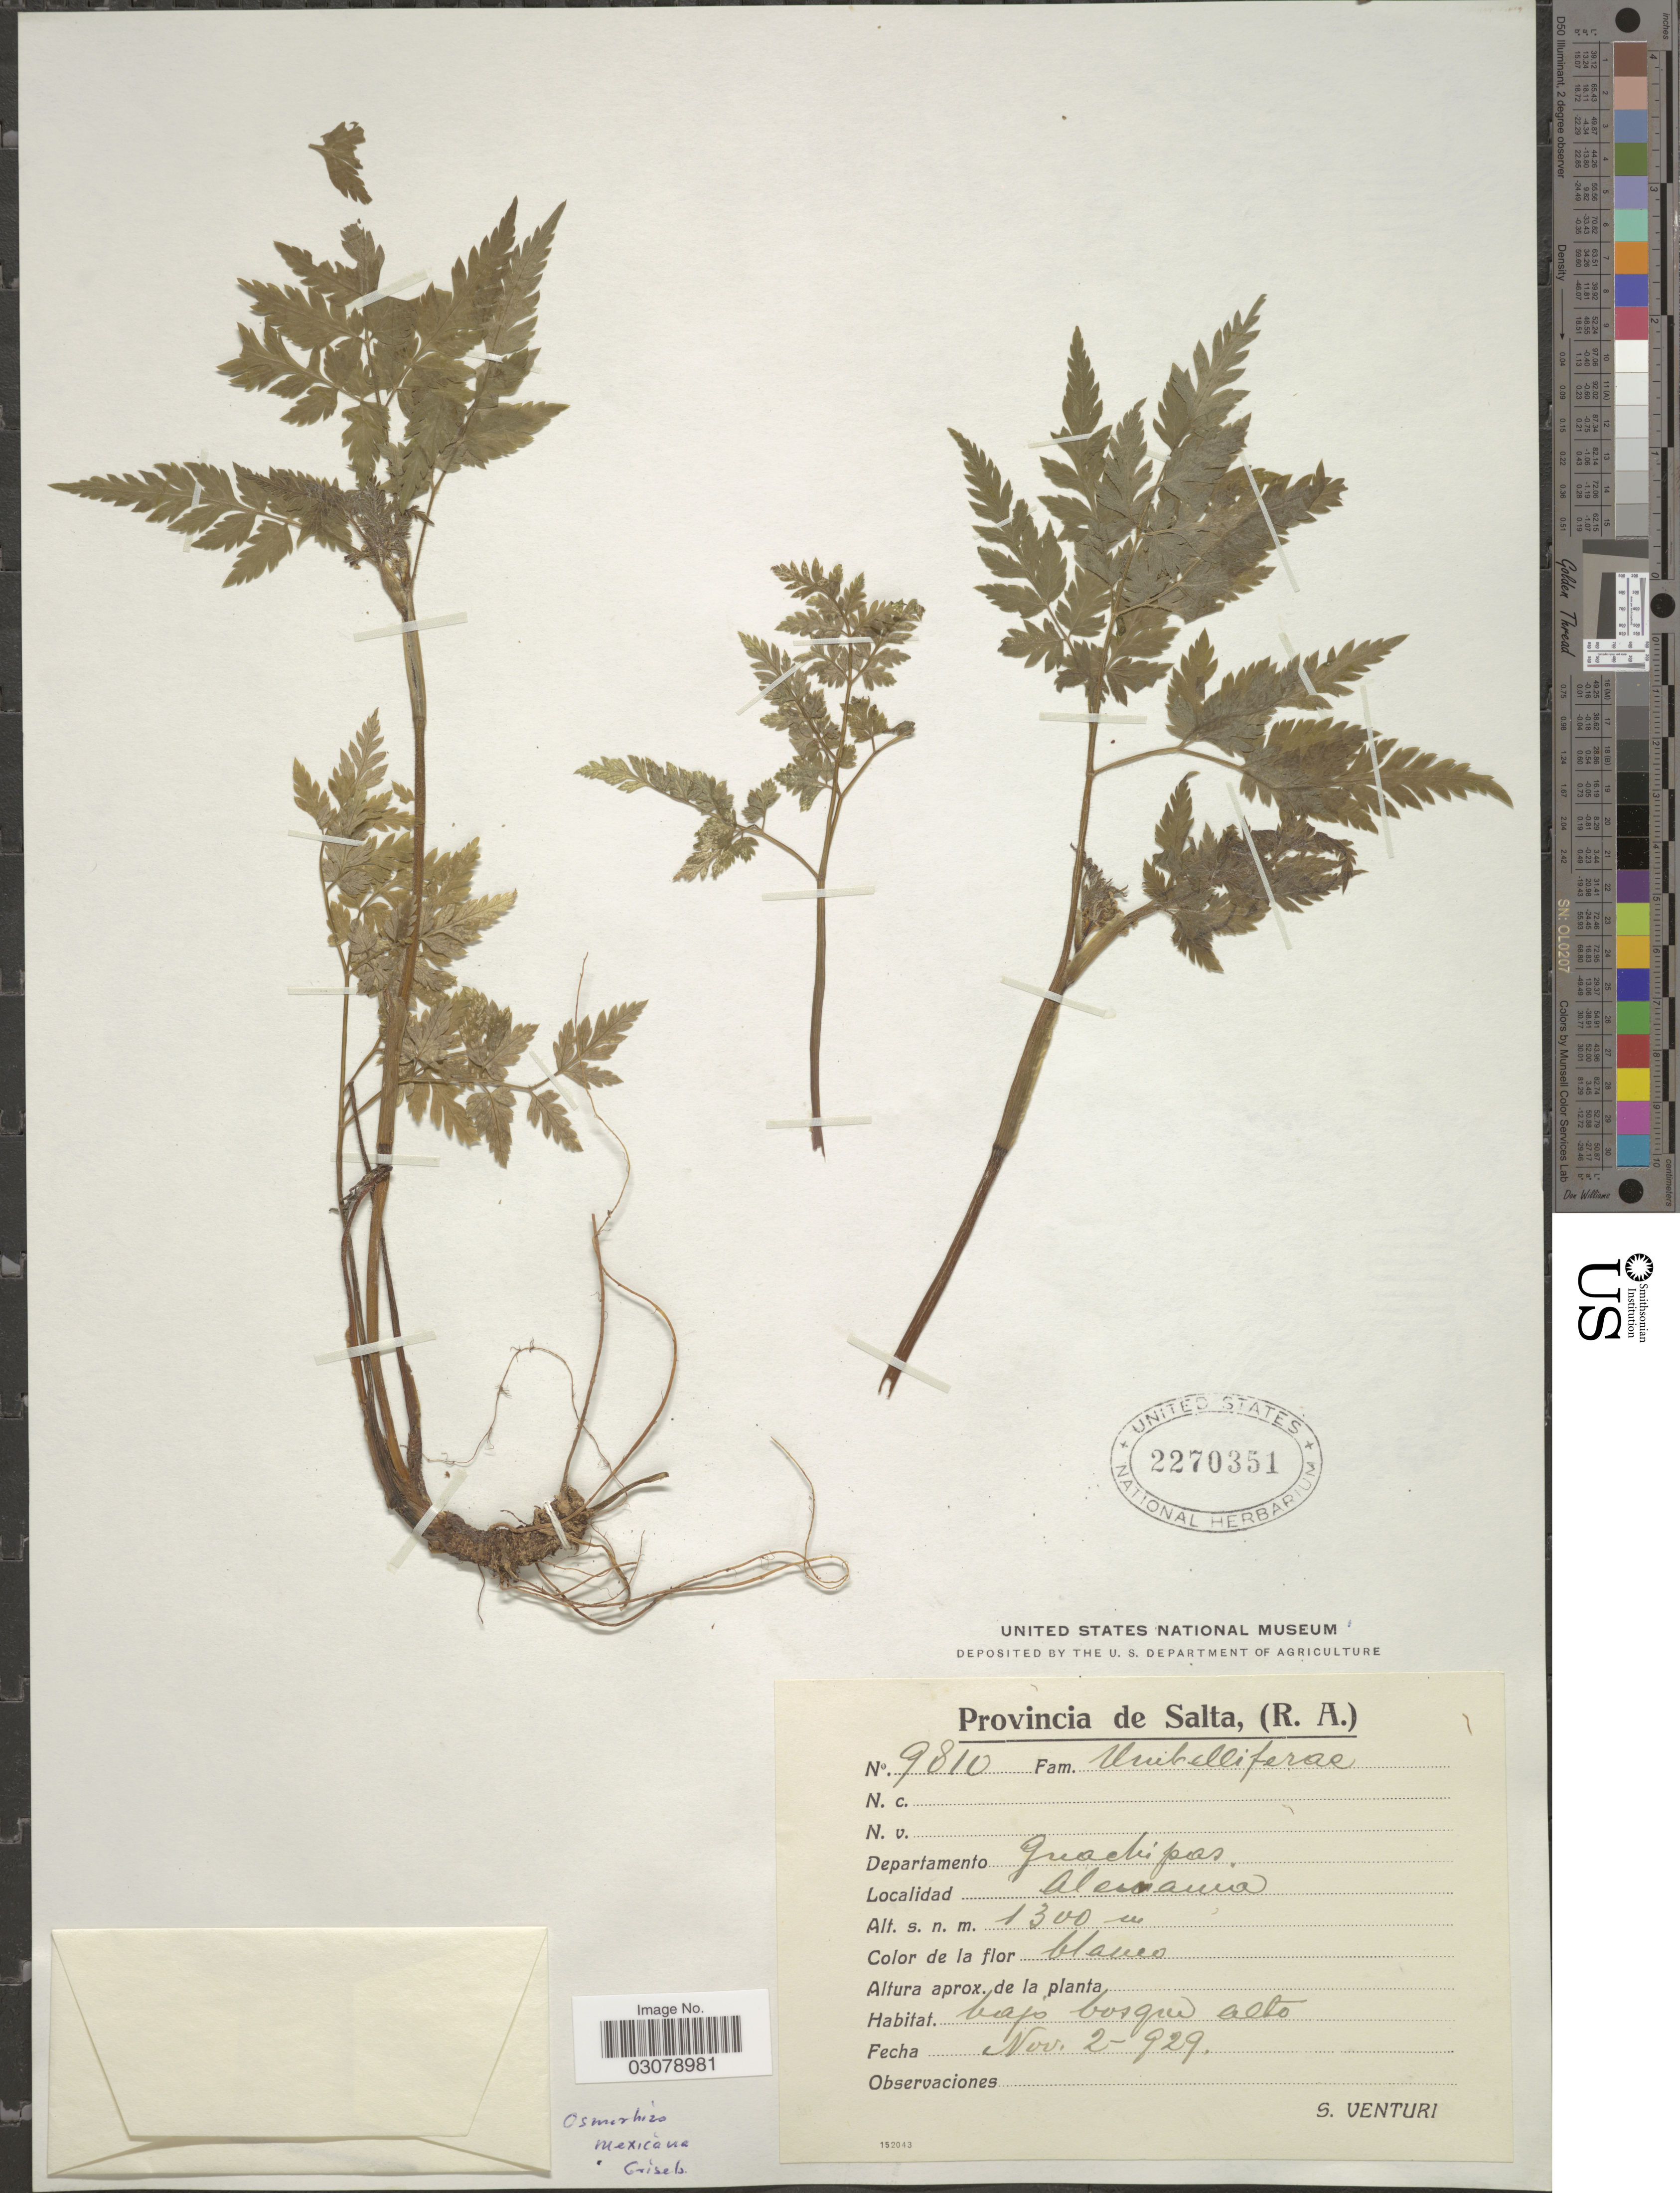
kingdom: Plantae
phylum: Tracheophyta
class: Magnoliopsida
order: Apiales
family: Apiaceae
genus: Osmorhiza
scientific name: Osmorhiza mexicana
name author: Griseb.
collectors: S. Venturi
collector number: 9810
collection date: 1929-11-02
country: Argentina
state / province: Salta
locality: Provincia De Salta, (R.A.), Departamento Guachipas, Alemania.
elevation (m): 1300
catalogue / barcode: US 2270351